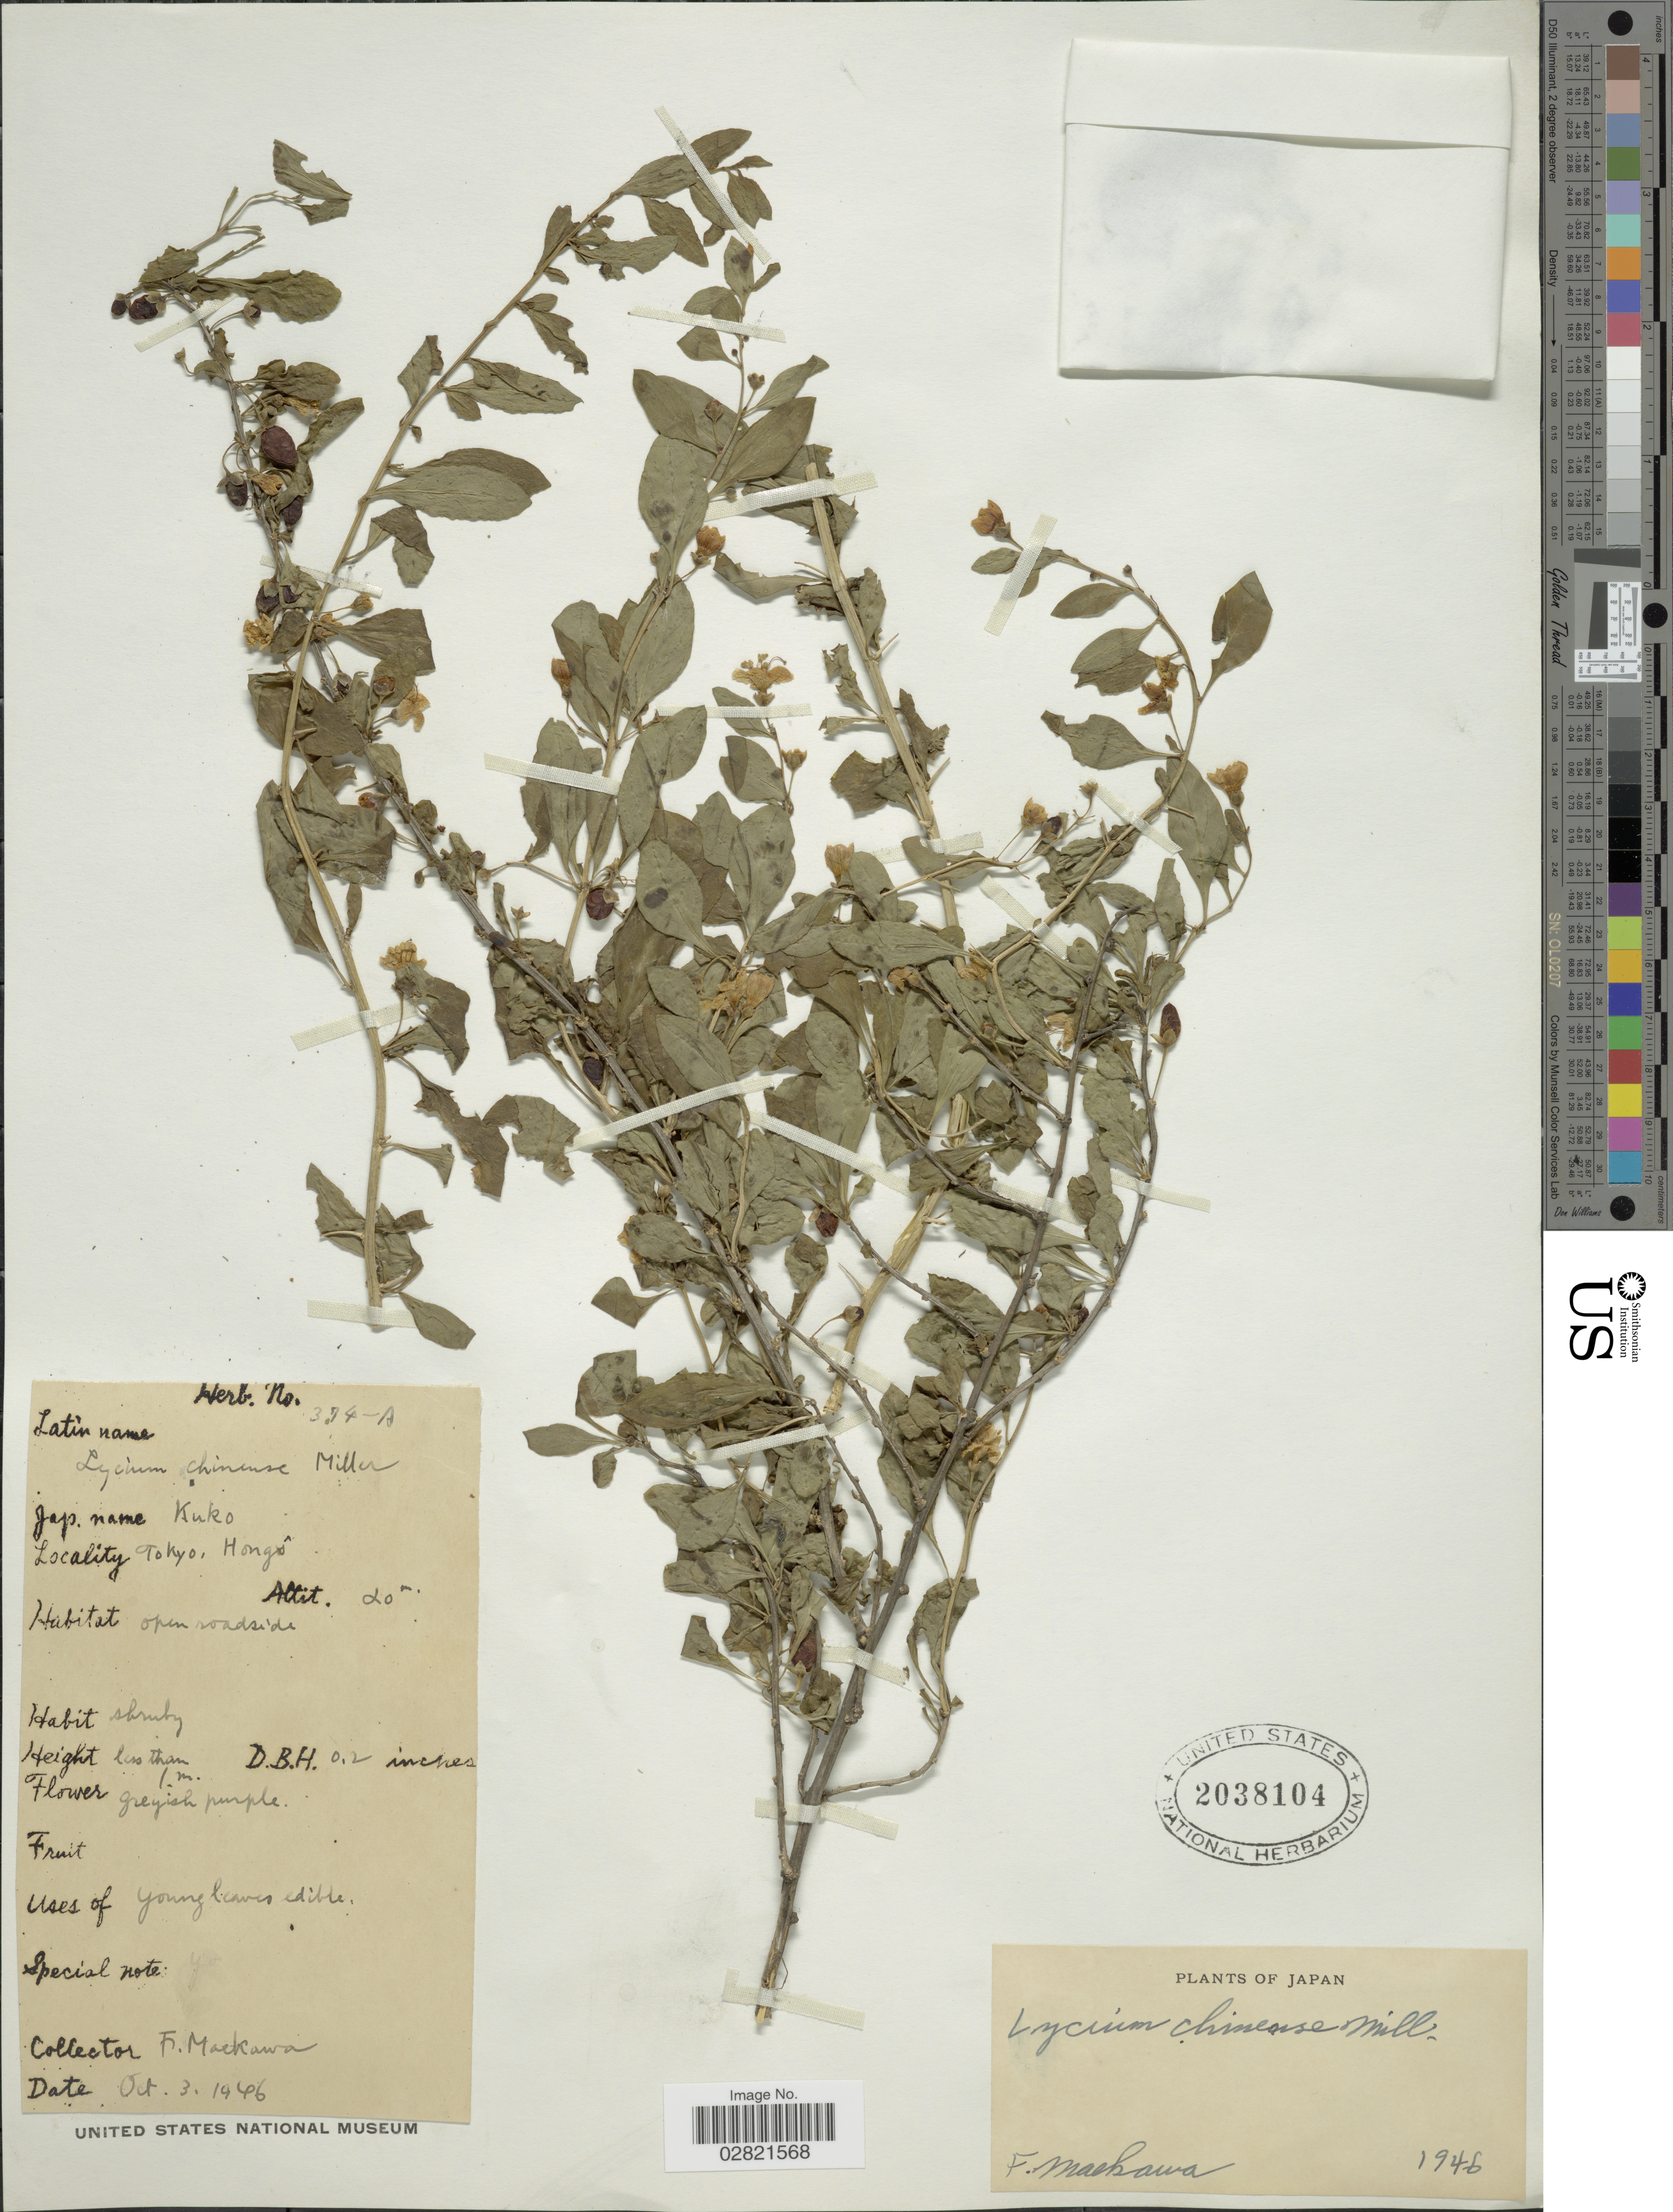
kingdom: Plantae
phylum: Tracheophyta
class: Magnoliopsida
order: Solanales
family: Solanaceae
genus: Lycium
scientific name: Lycium chinense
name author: Mill.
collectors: F. Markawa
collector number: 374-A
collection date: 1946-10-03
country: Japan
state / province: Tokyo, Federal City of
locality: Tokyo, Hongô.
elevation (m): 20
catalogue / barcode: US 2038104